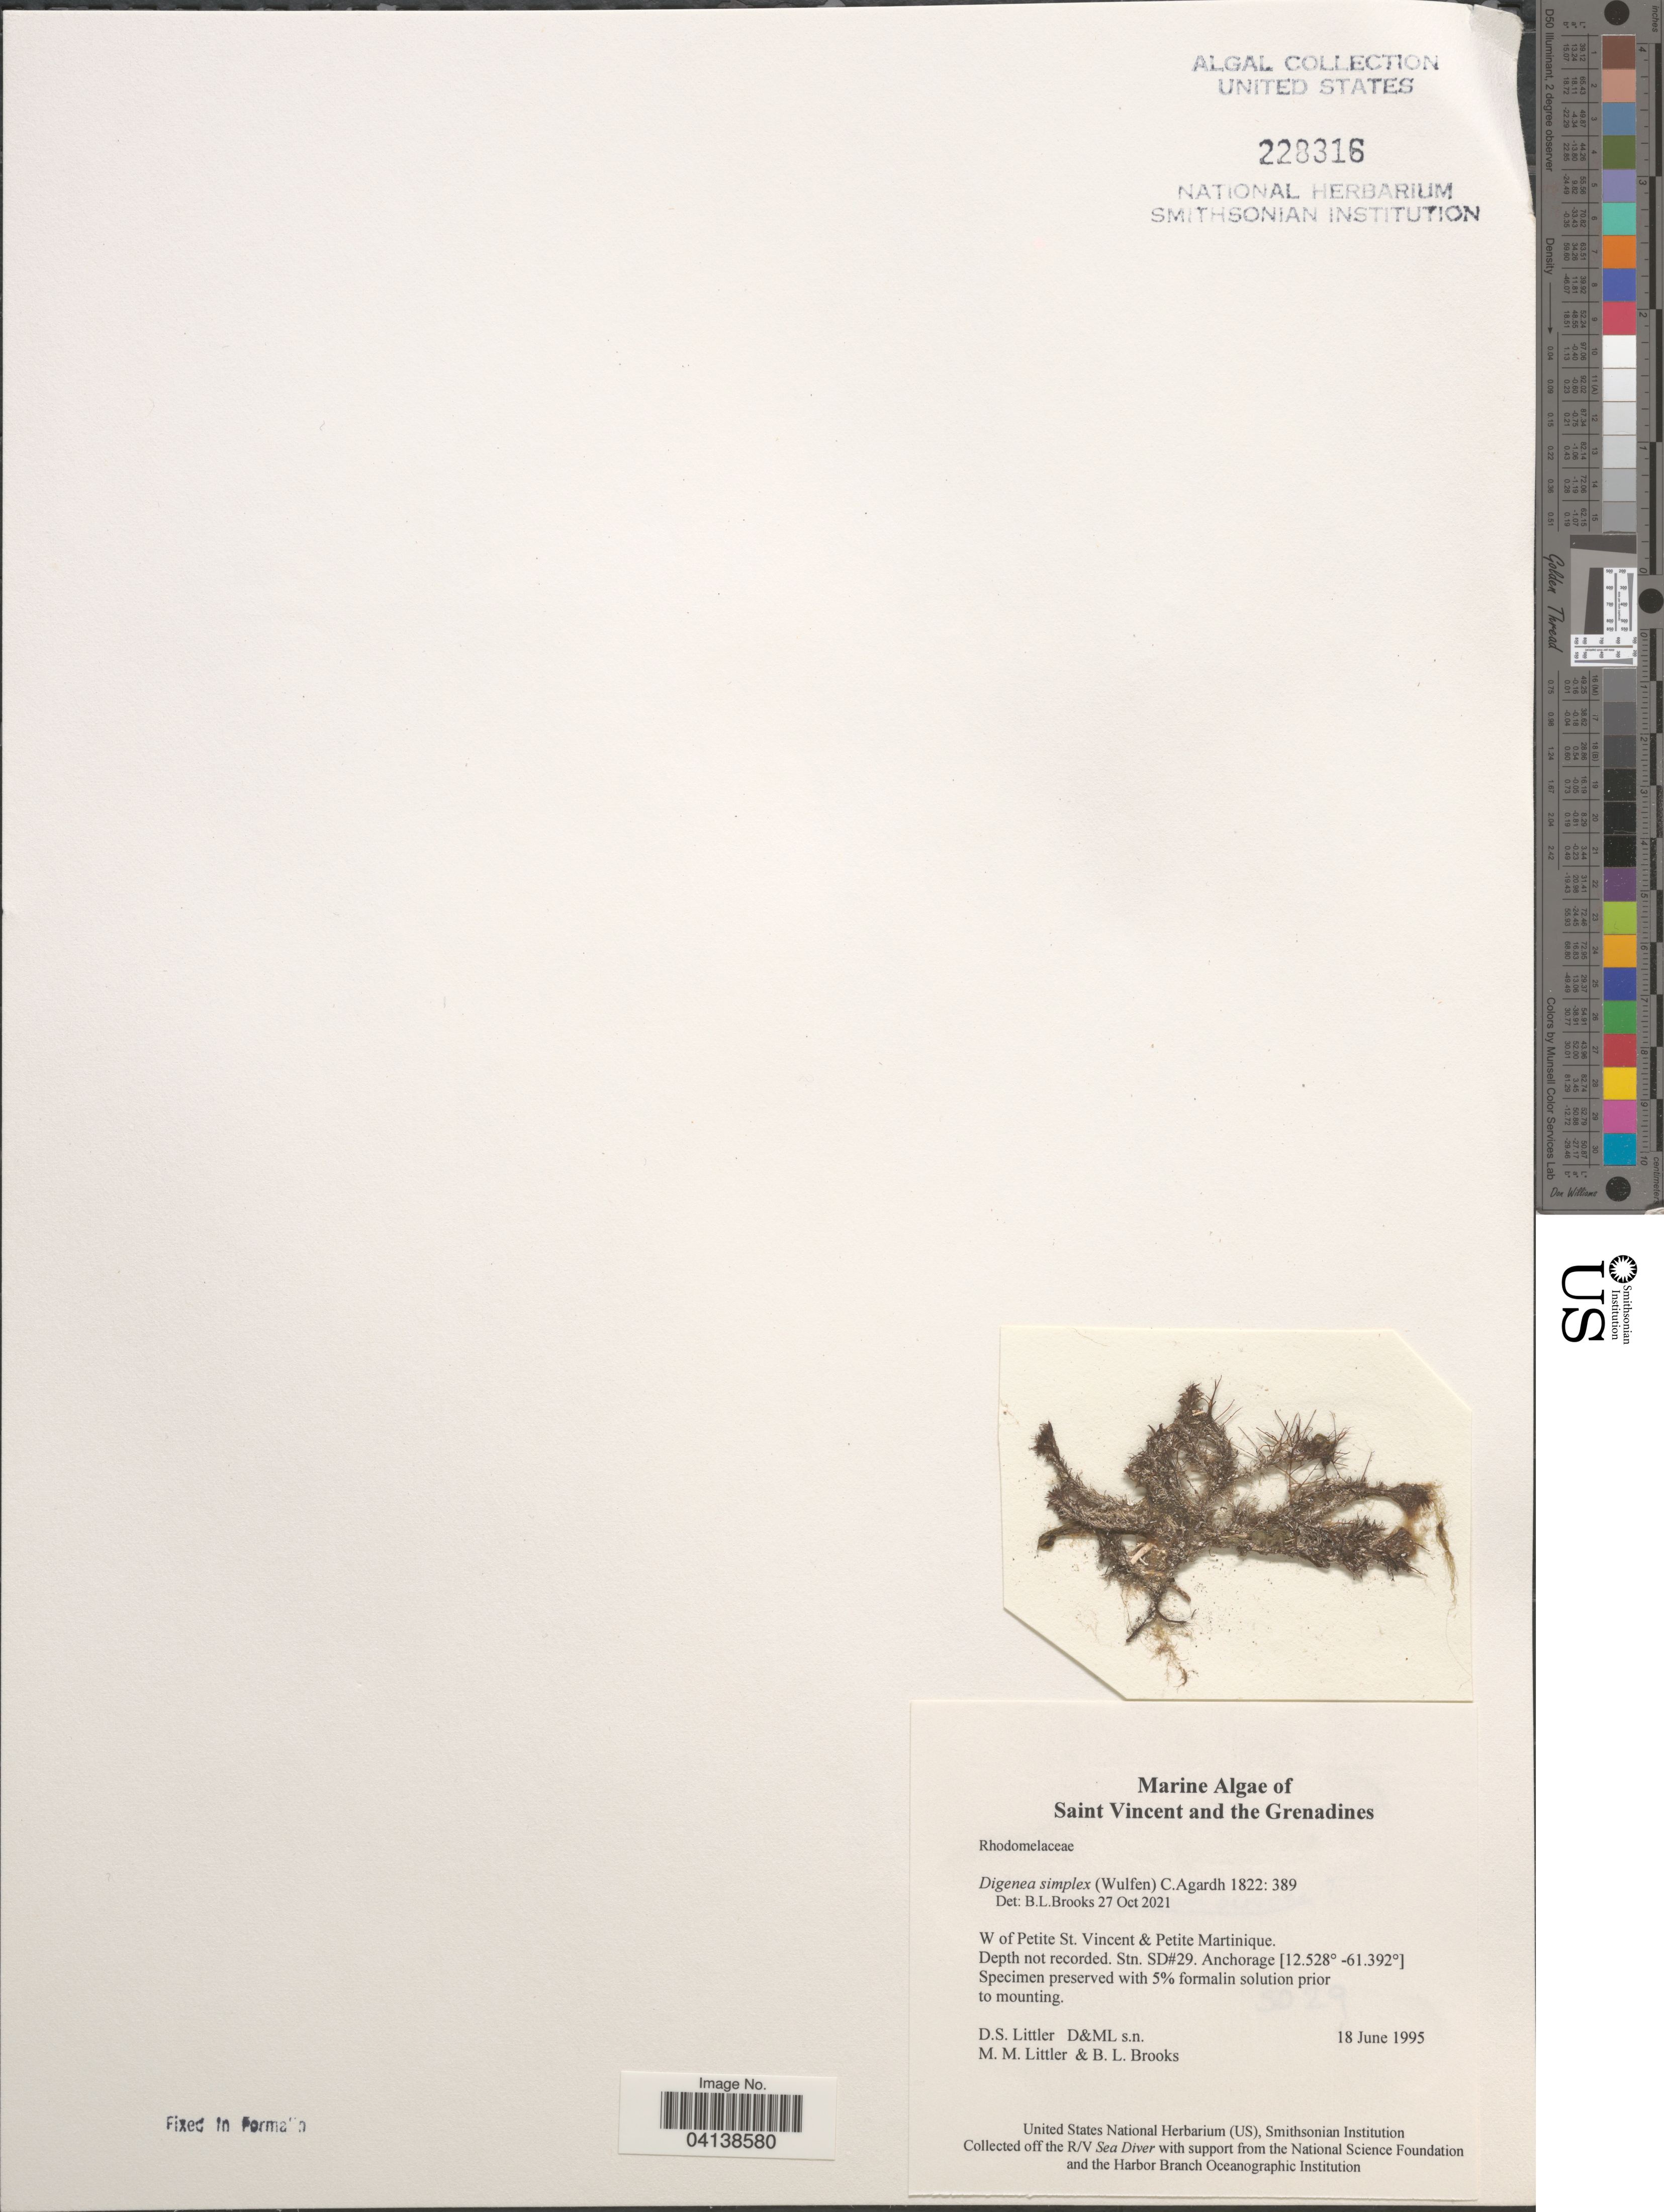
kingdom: Plantae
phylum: Rhodophyta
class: Florideophyceae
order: Ceramiales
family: Rhodomelaceae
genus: Digenea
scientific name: Digenea simplex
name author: (Wulfen) C. Agardh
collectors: D. S. Littler & B. Brooks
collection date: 1995-06-18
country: St. Vincent - Grenadines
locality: Saint Vincent and the Grenadines. W of Petite St. Vincent & Petite Martinique. Stn. SD#29.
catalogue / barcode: US 228316